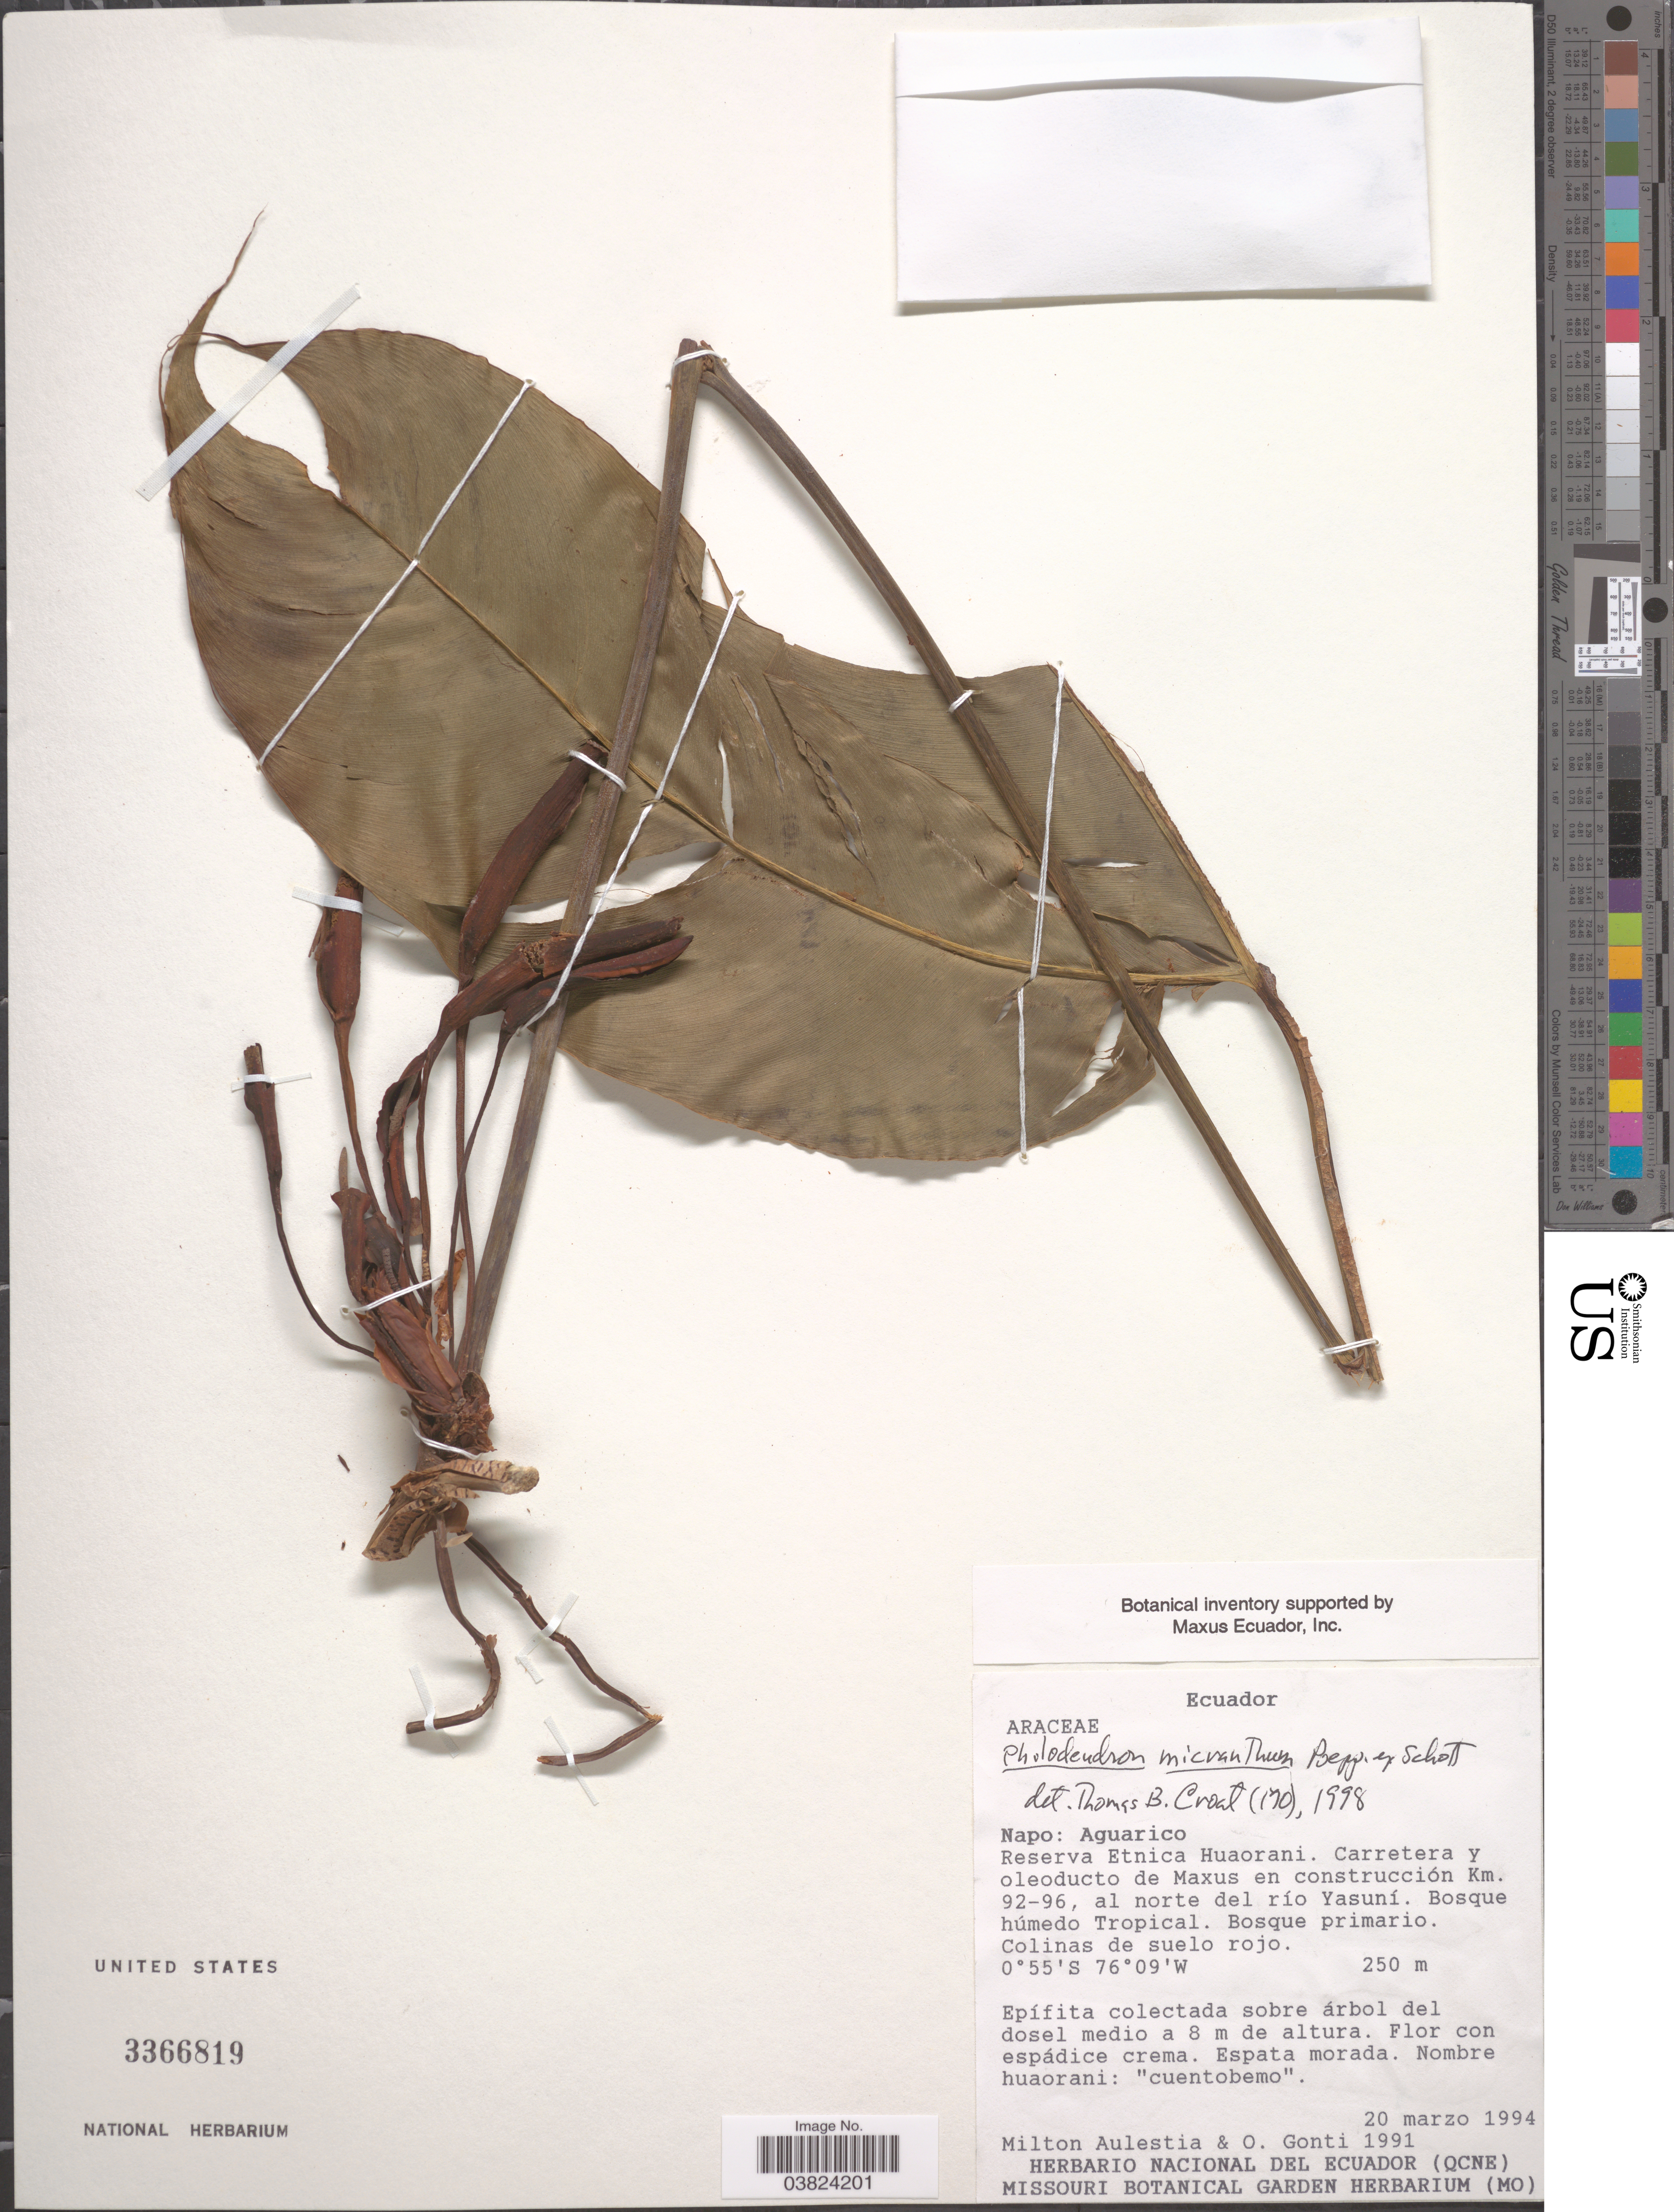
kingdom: Plantae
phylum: Tracheophyta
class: Liliopsida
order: Alismatales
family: Araceae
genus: Philodendron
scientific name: Philodendron micranthum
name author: Poepp. ex Schott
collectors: M. Aulestia & O. Gonti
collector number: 1991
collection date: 1994-03-20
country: Ecuador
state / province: Napo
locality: Aguarico. Reserva Etnica Huaorani. Carretera y oleoducto de Maxus en construcción Km. 92-96, al norte del río Yasuní. Bosque húmedo Tropical. Bosque primario.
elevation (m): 250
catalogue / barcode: US 3366819